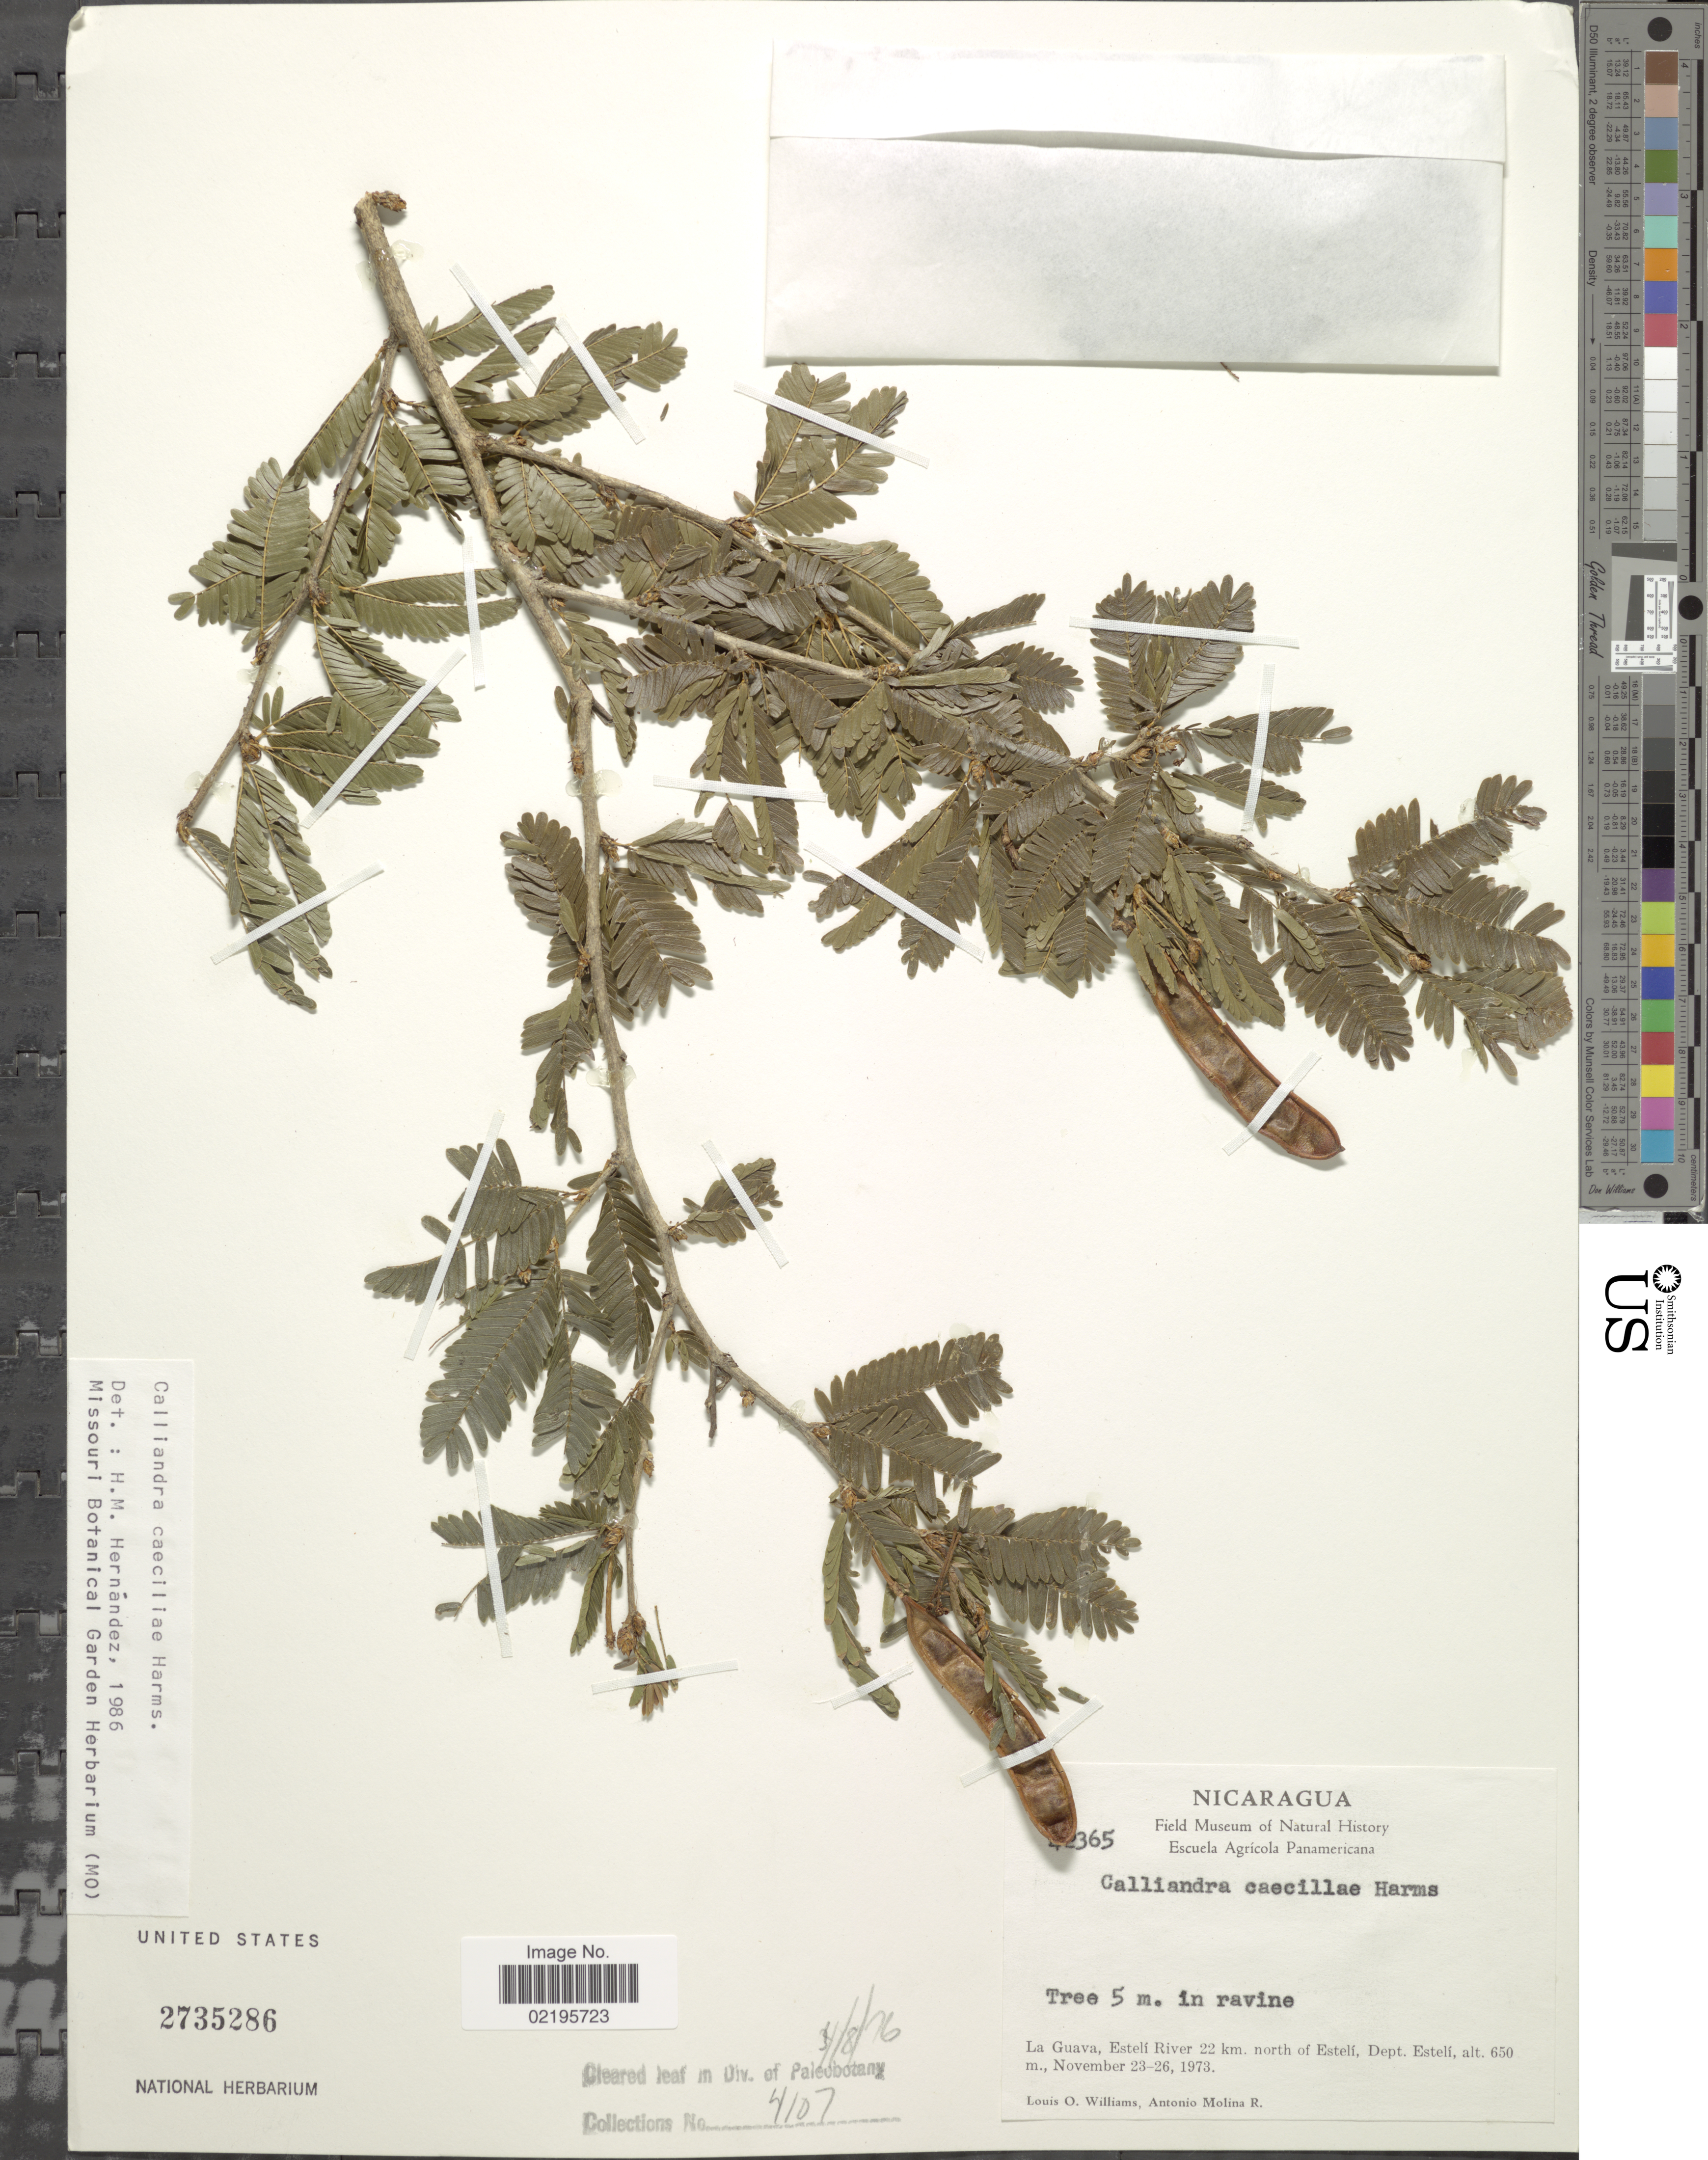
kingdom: Plantae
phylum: Tracheophyta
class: Magnoliopsida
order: Fabales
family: Fabaceae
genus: Calliandra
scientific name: Calliandra caeciliae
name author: Harms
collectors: L. O. Williams & A. Molina R.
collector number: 42365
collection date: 1973-11-23/1973-11-26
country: Nicaragua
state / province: Esteli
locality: La Guava, Esteli River 22 km. north of Esteli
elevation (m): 650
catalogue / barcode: US 2735286